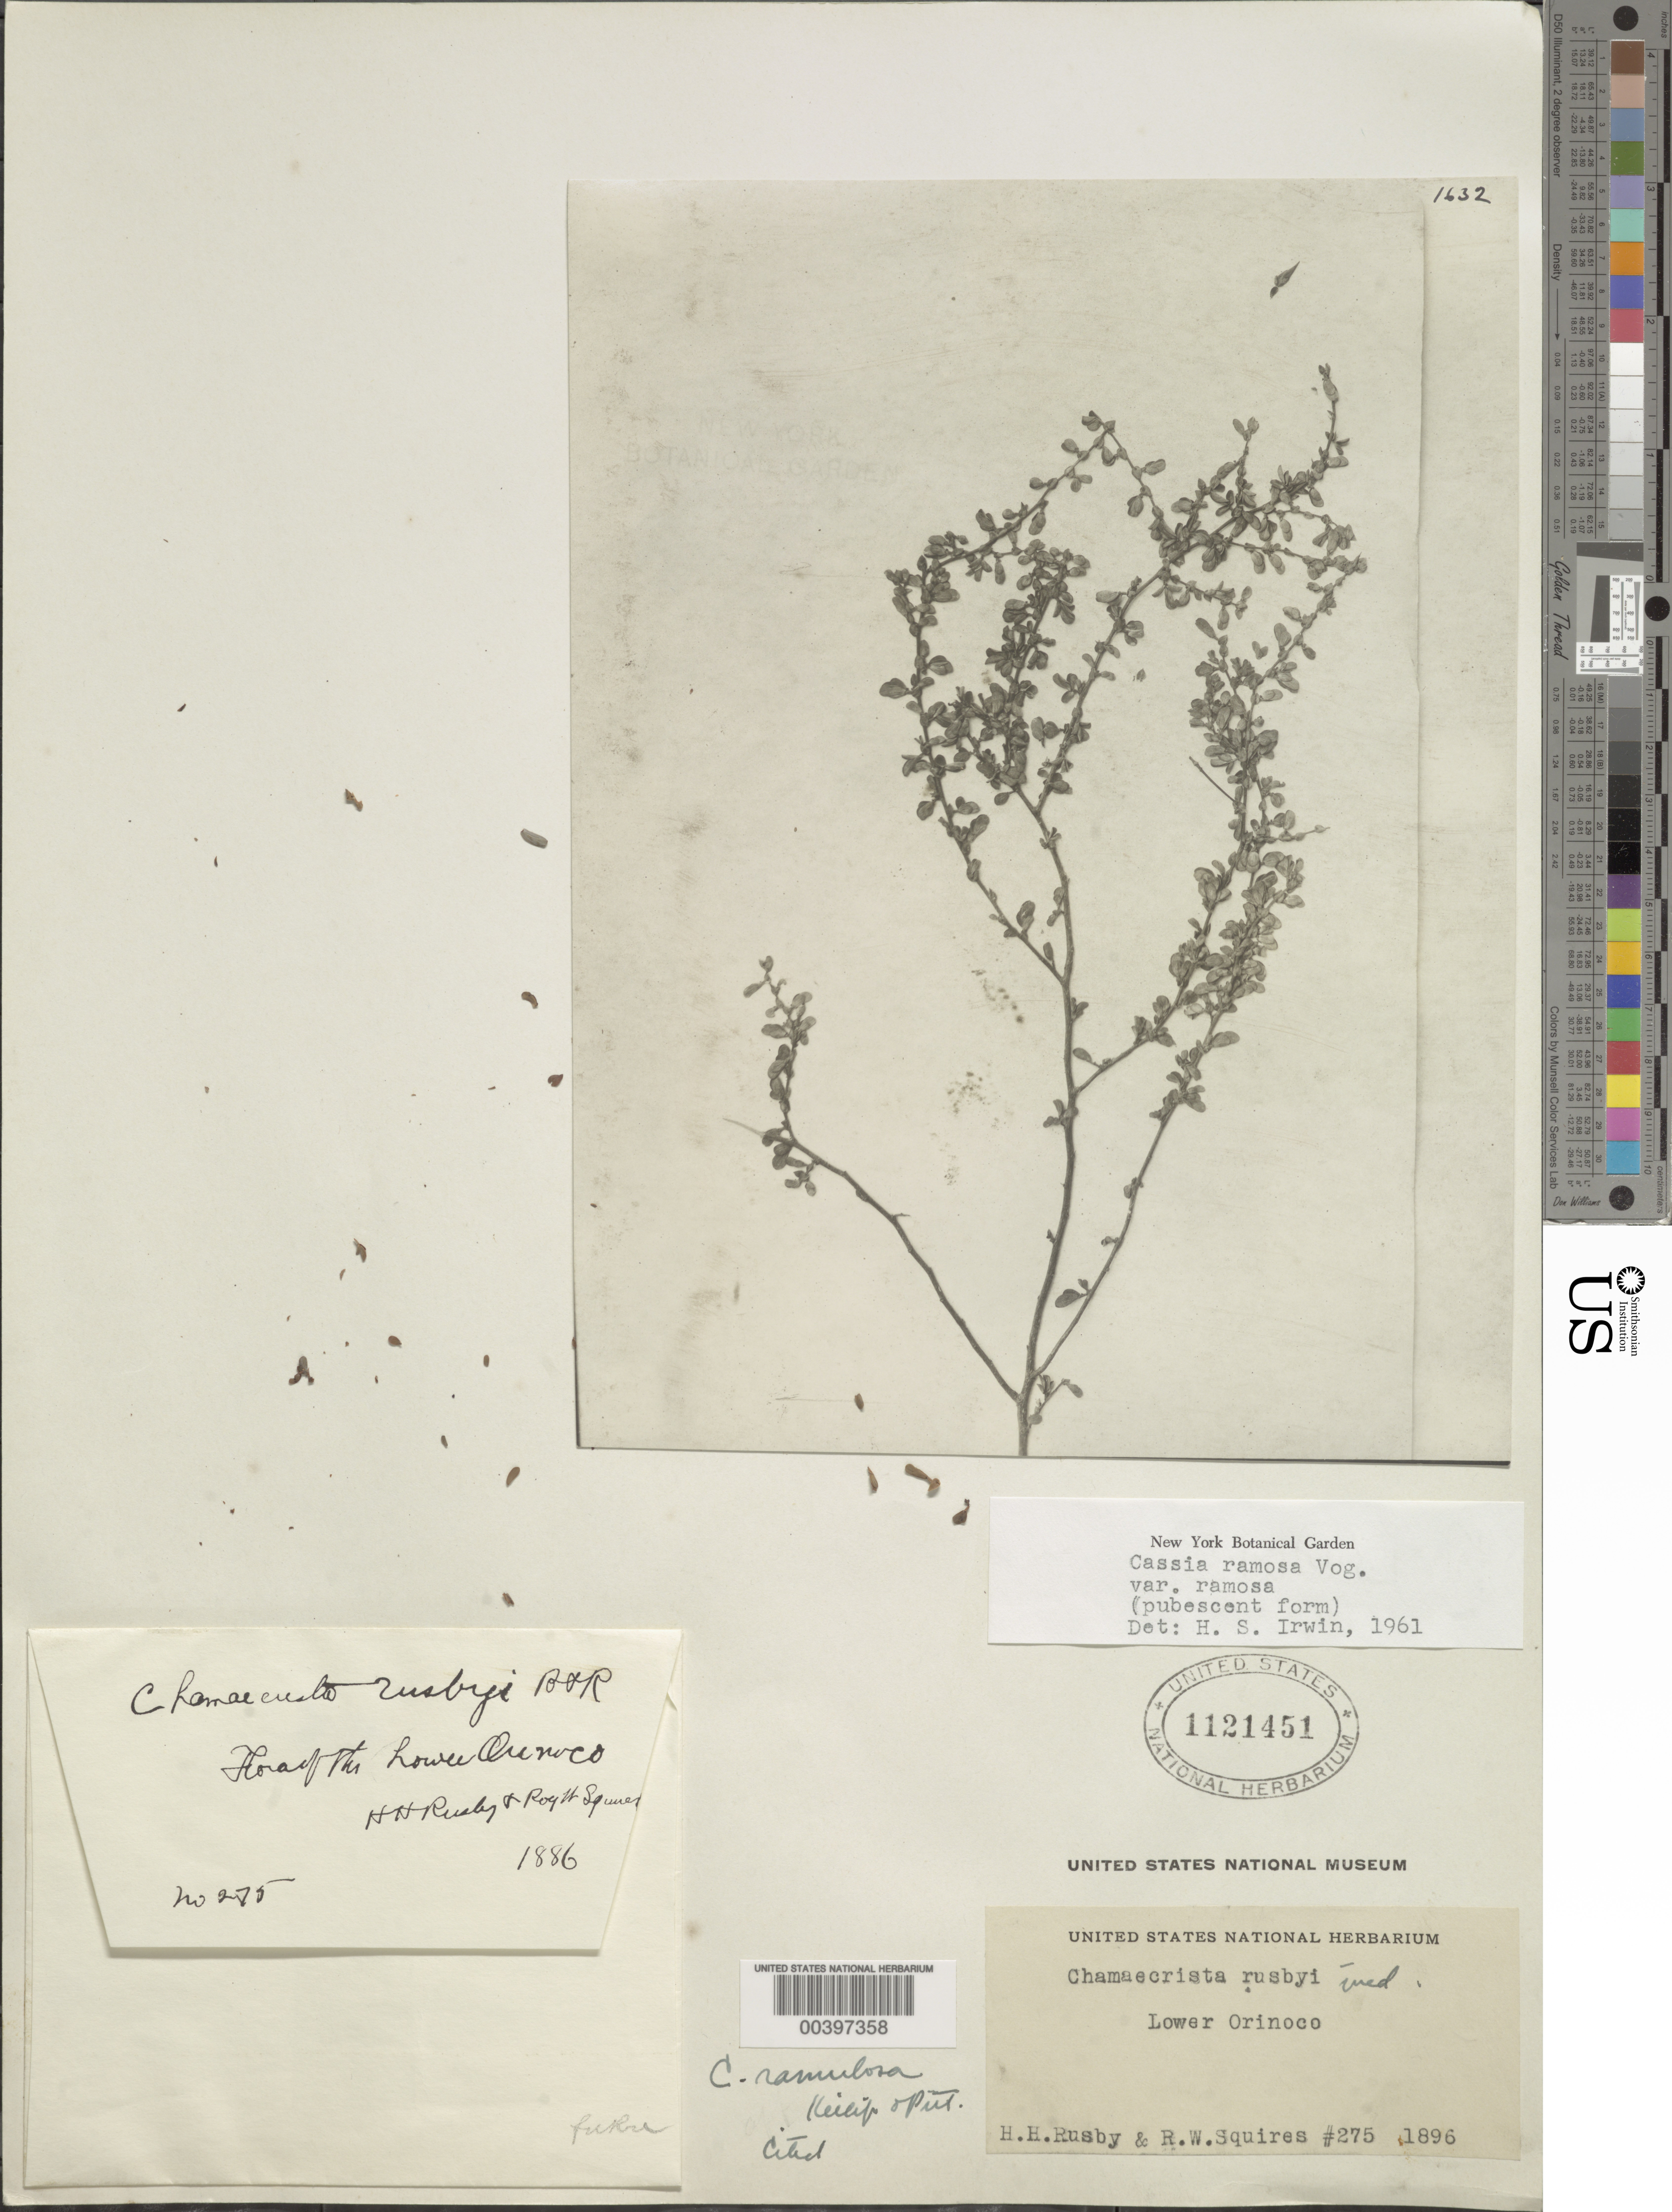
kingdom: Plantae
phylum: Tracheophyta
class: Magnoliopsida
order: Fabales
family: Fabaceae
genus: Chamaecrista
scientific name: Chamaecrista ramosa var. ramosa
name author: (Vogel) H.S. Irwin & Barneby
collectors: H. H. Rusby & R. Squires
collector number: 275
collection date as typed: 1896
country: Venezuela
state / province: Delta Amacuro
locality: Lower Orinoco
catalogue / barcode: US 1121451